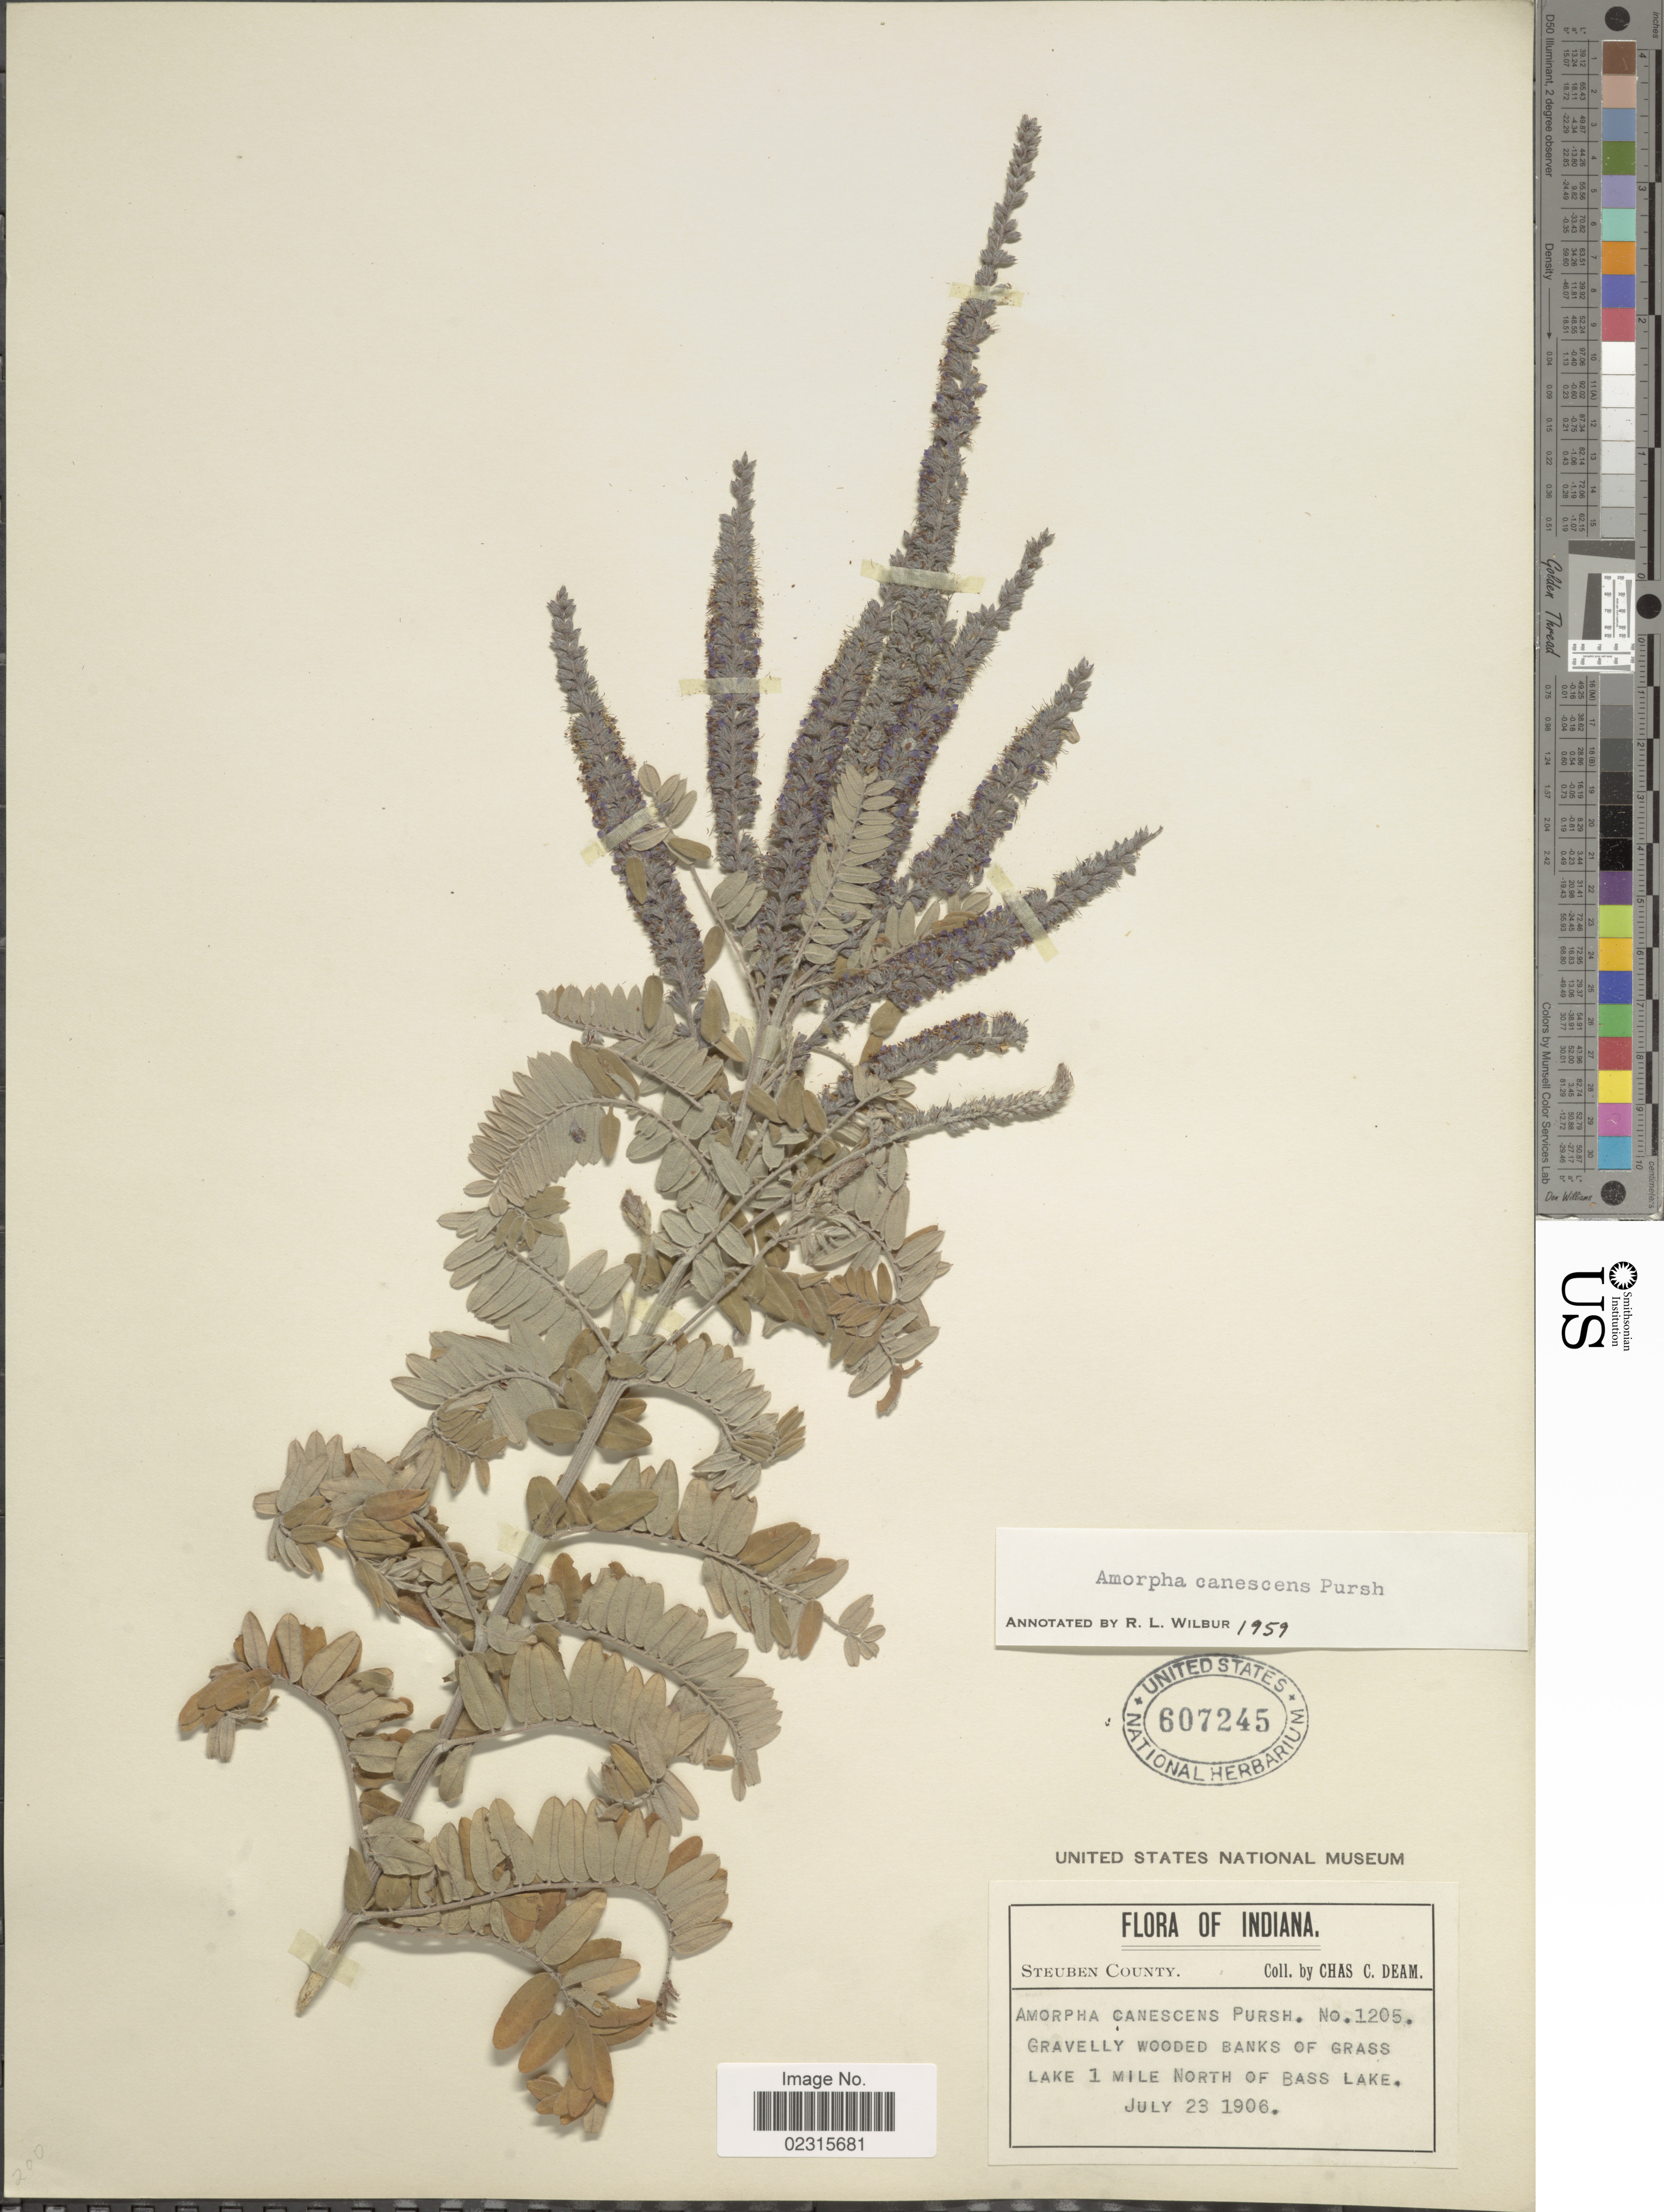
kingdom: Plantae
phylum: Tracheophyta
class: Magnoliopsida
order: Fabales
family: Fabaceae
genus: Amorpha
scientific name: Amorpha canescens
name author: Pursh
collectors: C. C. Deam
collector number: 1205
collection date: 1906-08-23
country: United States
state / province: Indiana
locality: Grass, Lake 1 mile north of Bass Lake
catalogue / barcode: US 607245